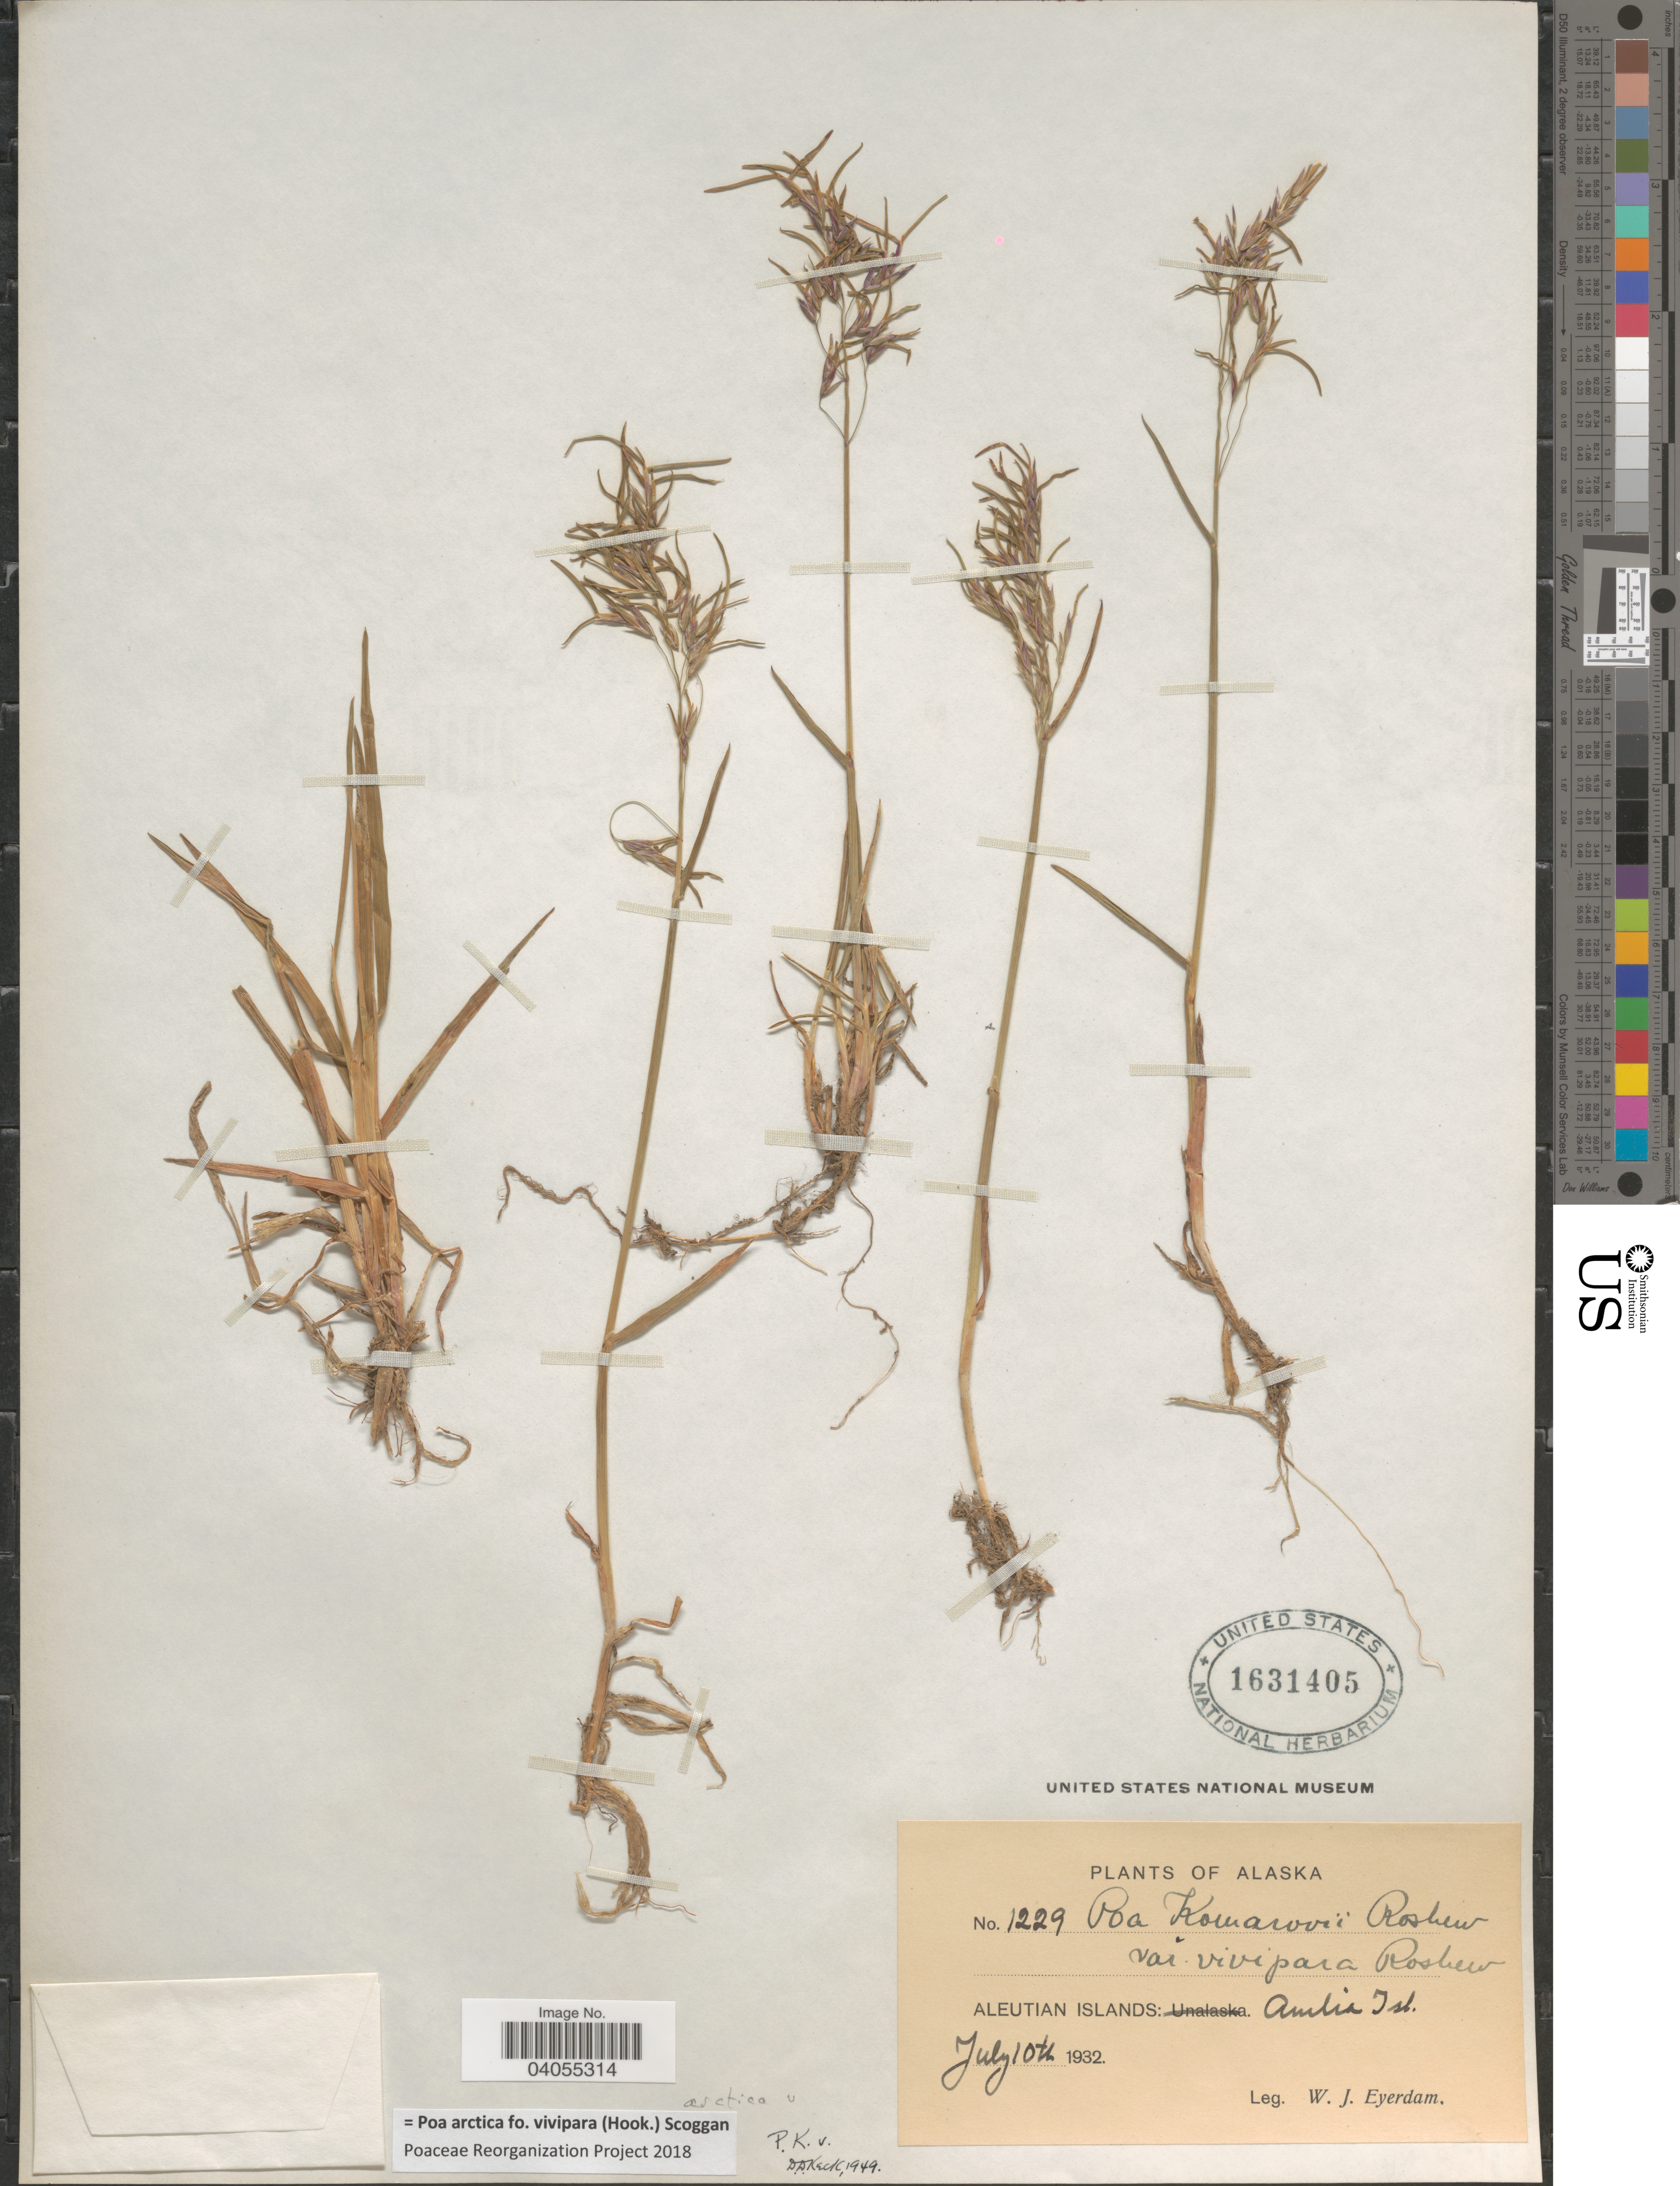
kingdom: Plantae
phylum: Tracheophyta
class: Liliopsida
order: Poales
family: Poaceae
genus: Poa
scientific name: Poa arctica f. vivipara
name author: (Hook.) Scoggan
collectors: W. J. Eyerdam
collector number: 1229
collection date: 1932-07-10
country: United States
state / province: Alaska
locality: Aleutian Islands: Amtia Isl.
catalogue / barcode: US 1631405